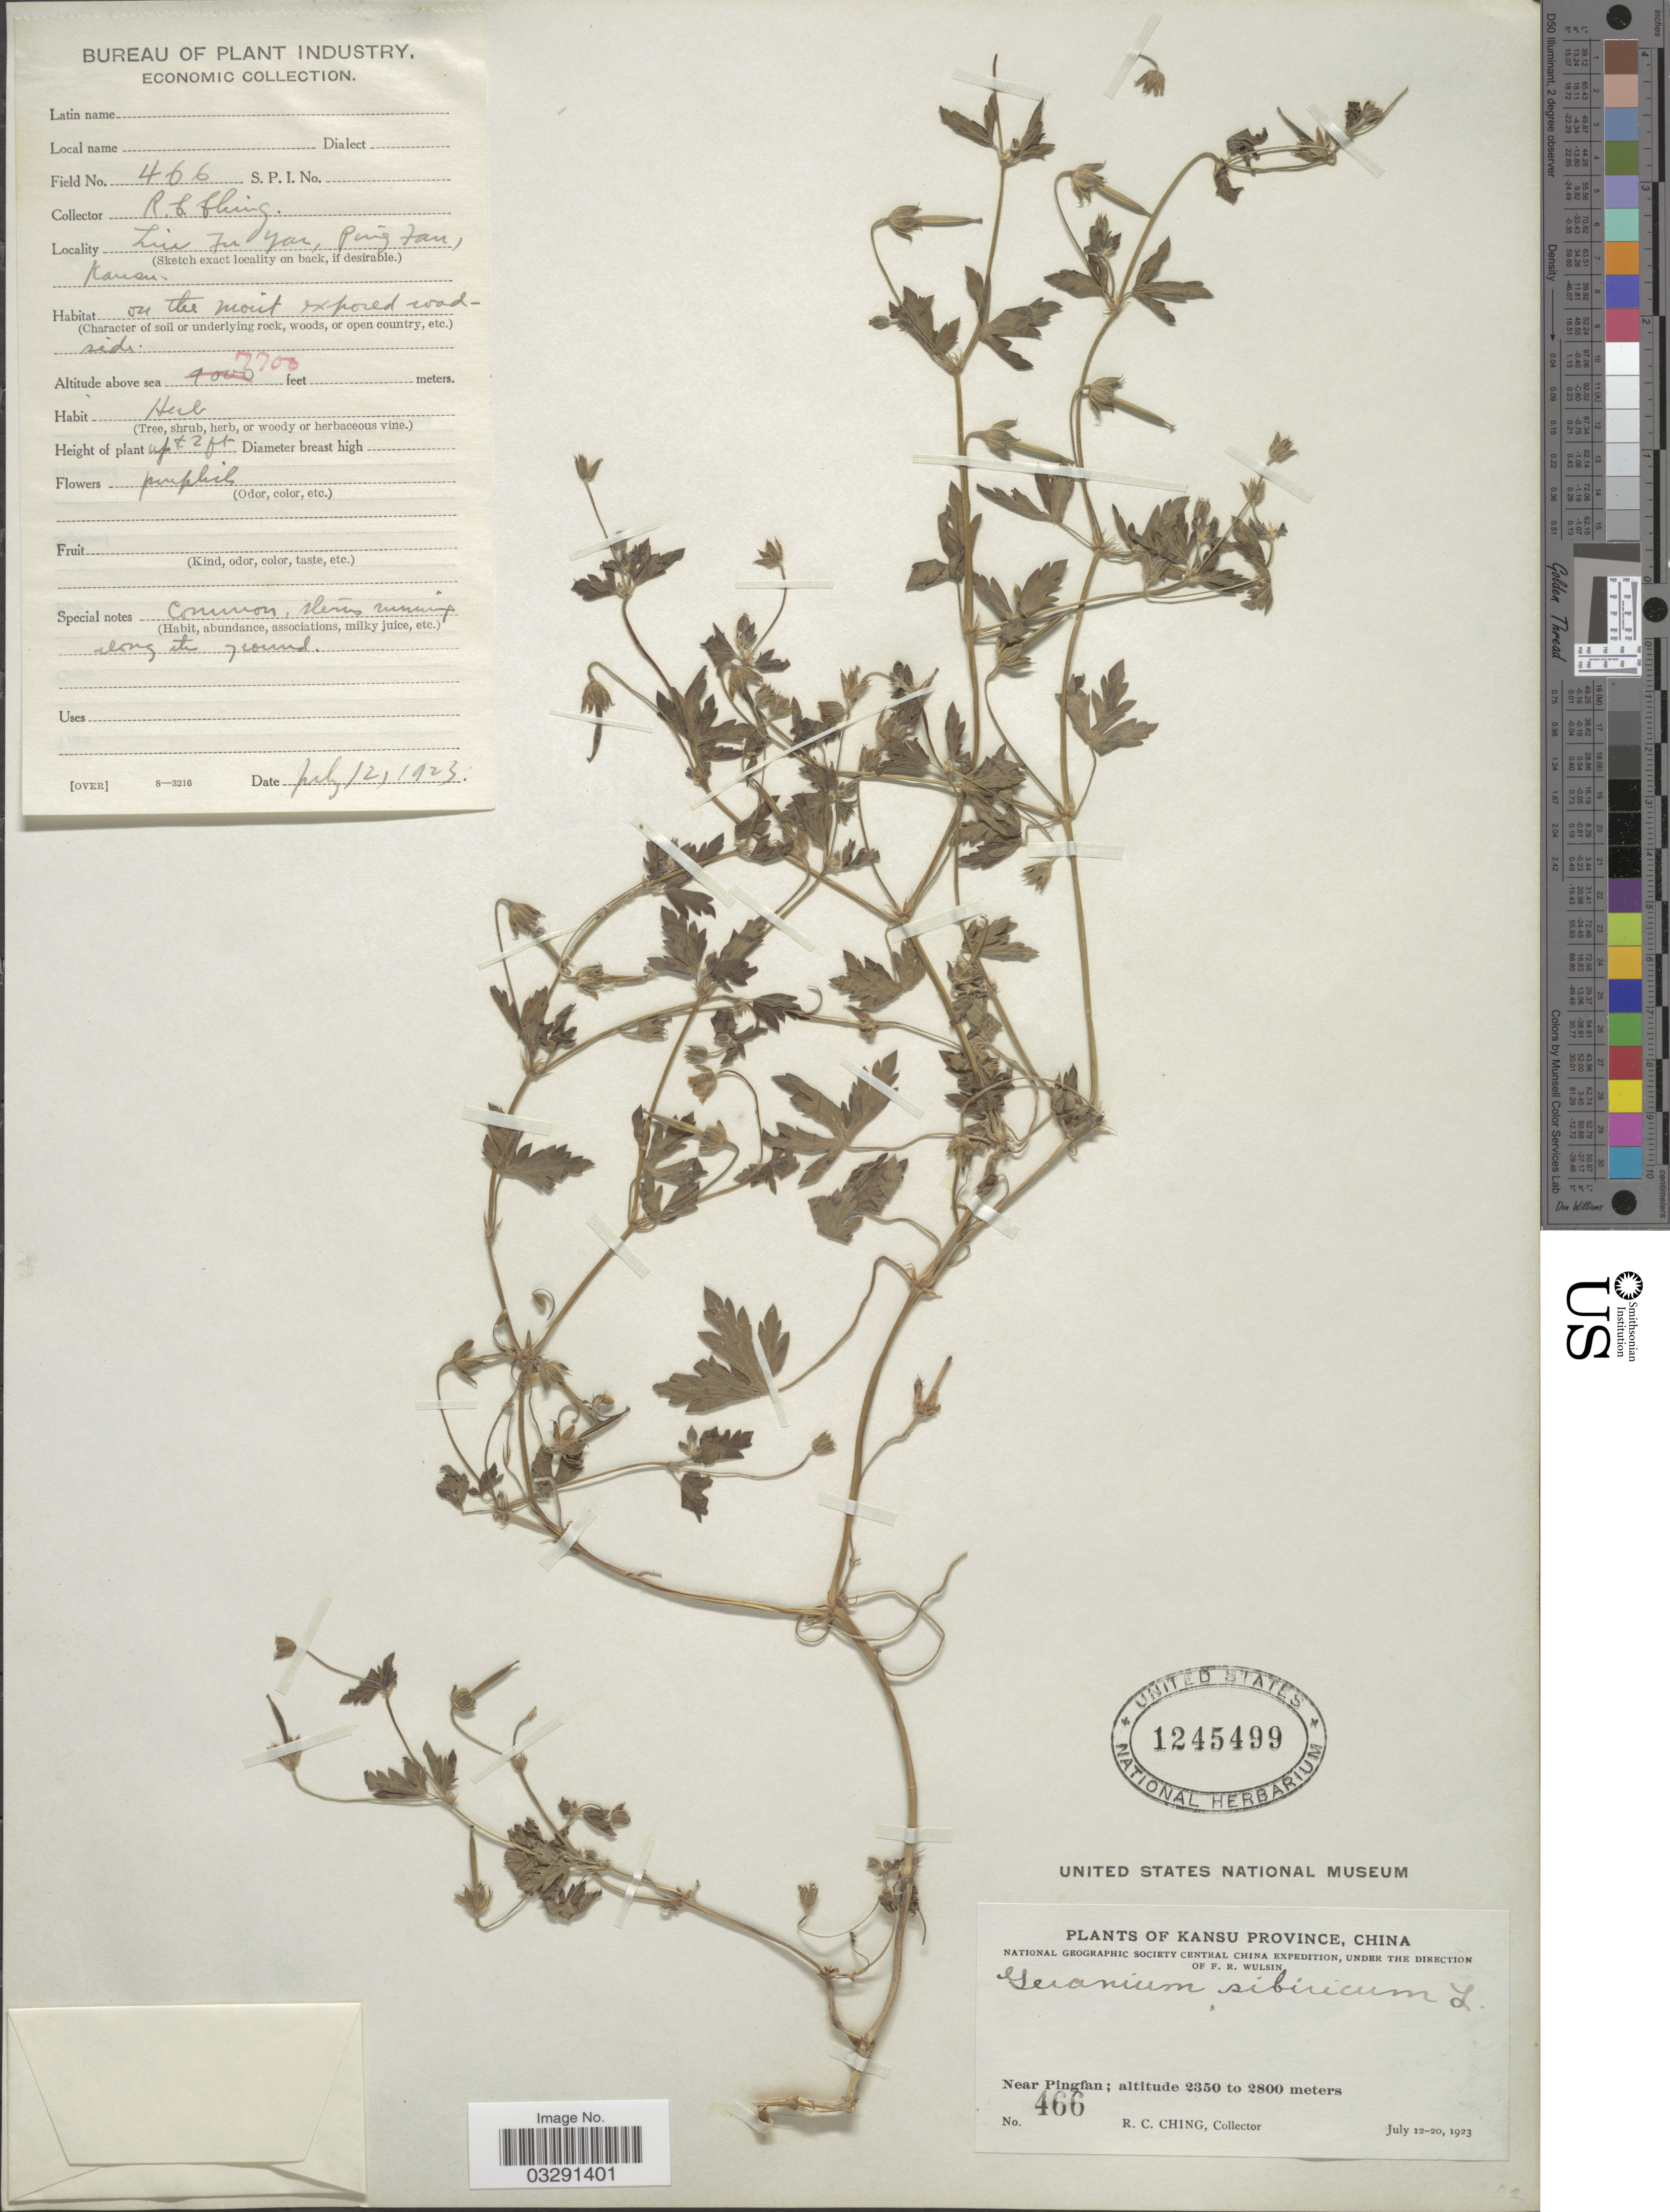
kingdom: Plantae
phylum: Tracheophyta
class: Magnoliopsida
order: Geraniales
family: Geraniaceae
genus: Geranium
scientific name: Geranium sibiricum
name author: L.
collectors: R. C. Ching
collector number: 466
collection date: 1923-07-12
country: China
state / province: Gansu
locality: Kansu Province. Central China. Near Pingfan. Liu [interpreted] Fu [interpreted] Yan [interpreted], Ping Fan.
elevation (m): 2347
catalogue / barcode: US 1245499